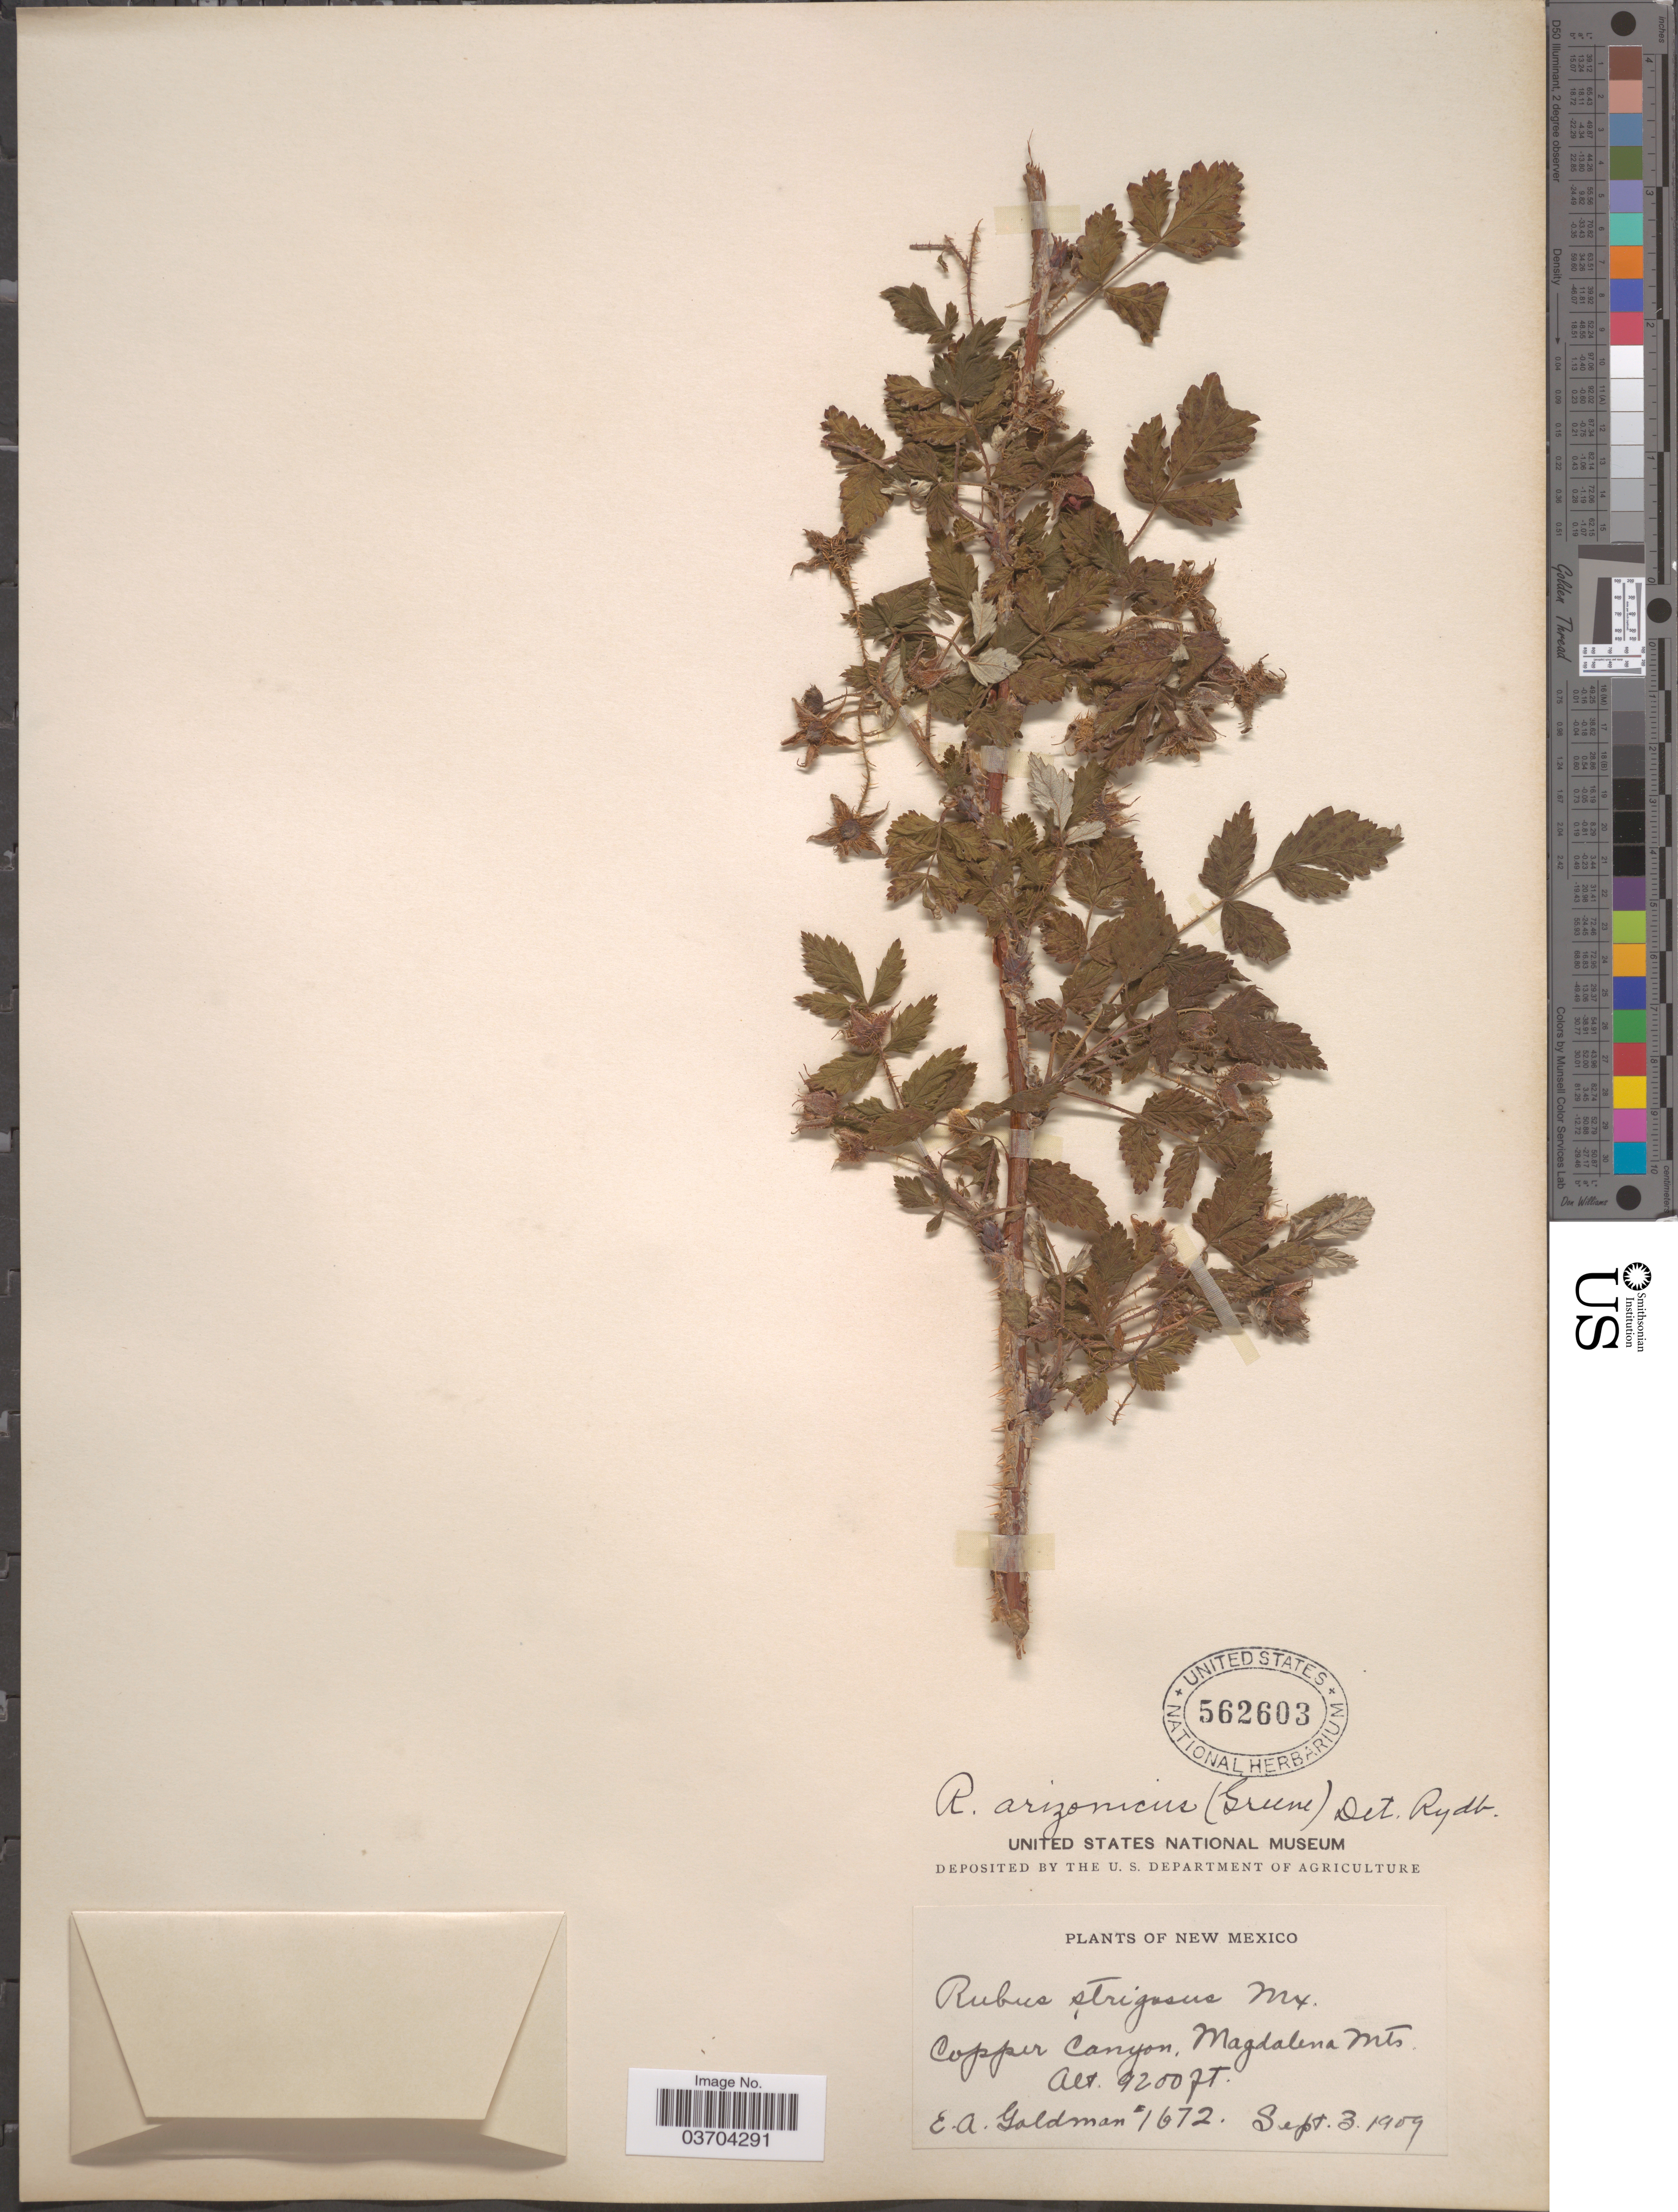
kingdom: Plantae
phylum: Tracheophyta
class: Magnoliopsida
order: Rosales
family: Rosaceae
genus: Rubus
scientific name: Rubus arizonicus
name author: (Greene) Rydb.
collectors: E. A. Goldman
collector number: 1672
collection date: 1909-09-03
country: United States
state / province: New Mexico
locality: Copper Canyon, Magdalena Mts.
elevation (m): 2804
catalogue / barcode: US 562603